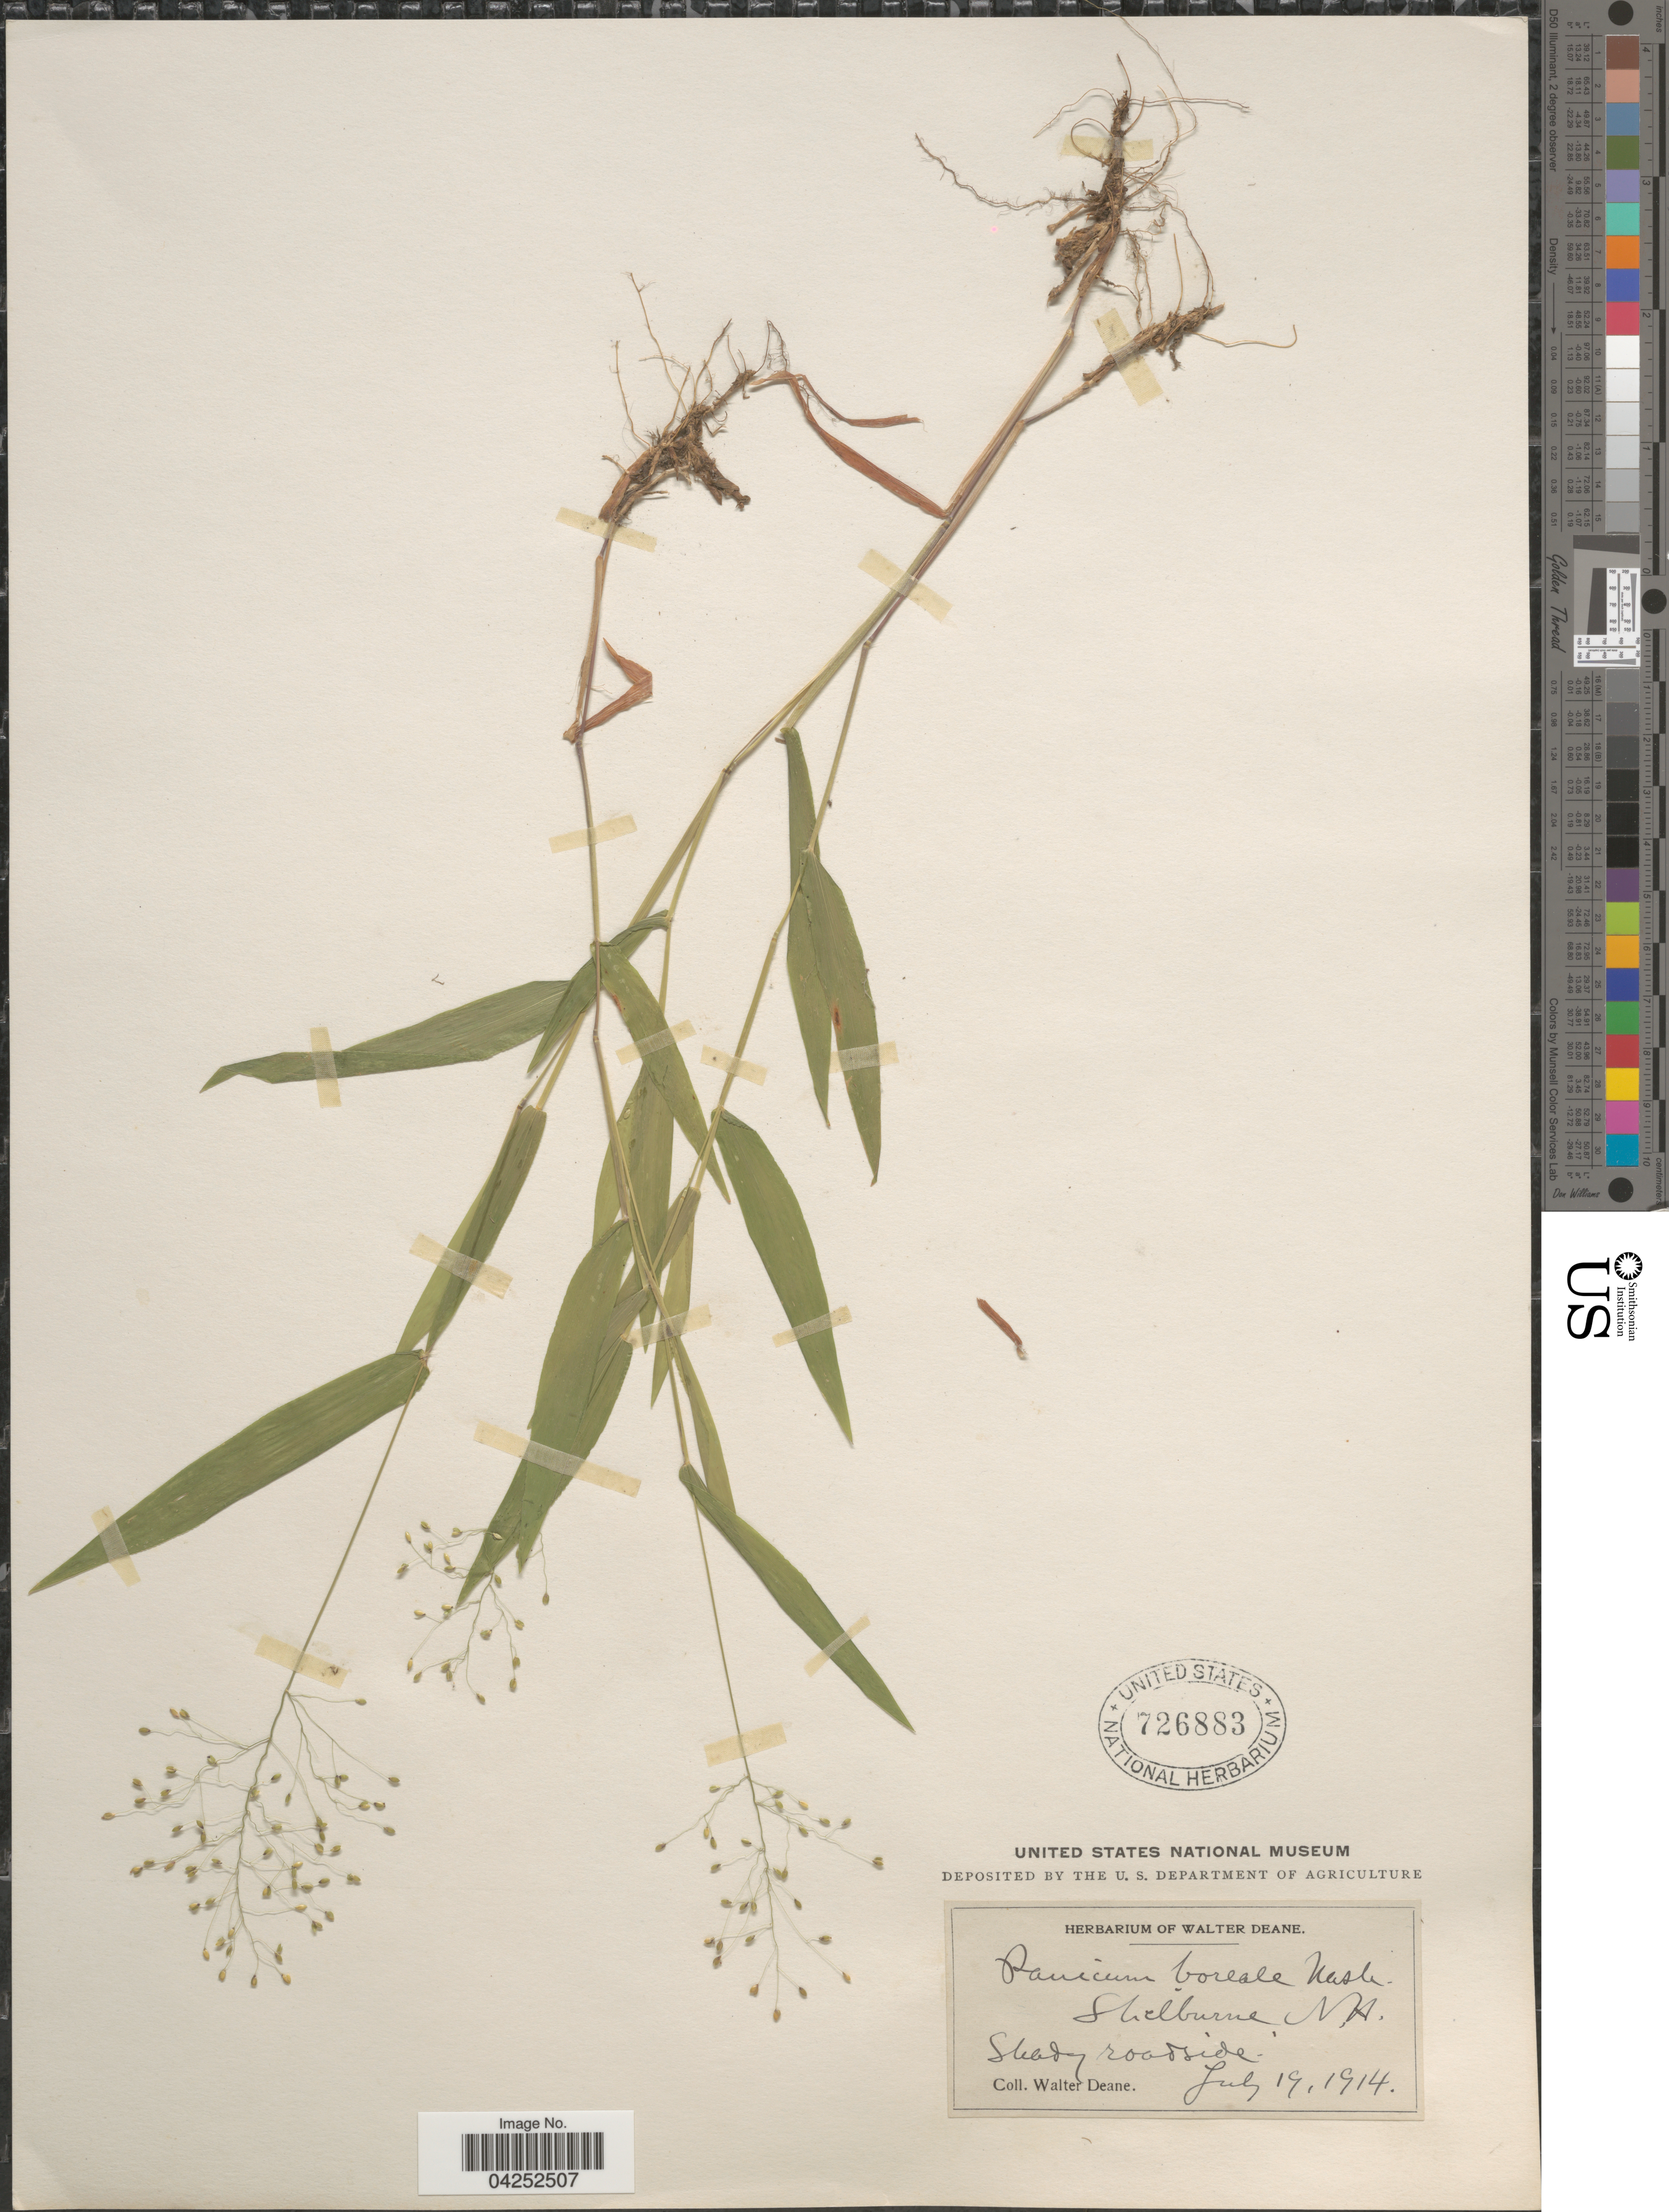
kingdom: Plantae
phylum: Tracheophyta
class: Liliopsida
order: Poales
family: Poaceae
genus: Dichanthelium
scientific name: Dichanthelium boreale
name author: (Nash) Freckmann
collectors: W. Deane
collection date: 1914-07-19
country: United States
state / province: New Hampshire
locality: Shelburne.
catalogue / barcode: US 726883